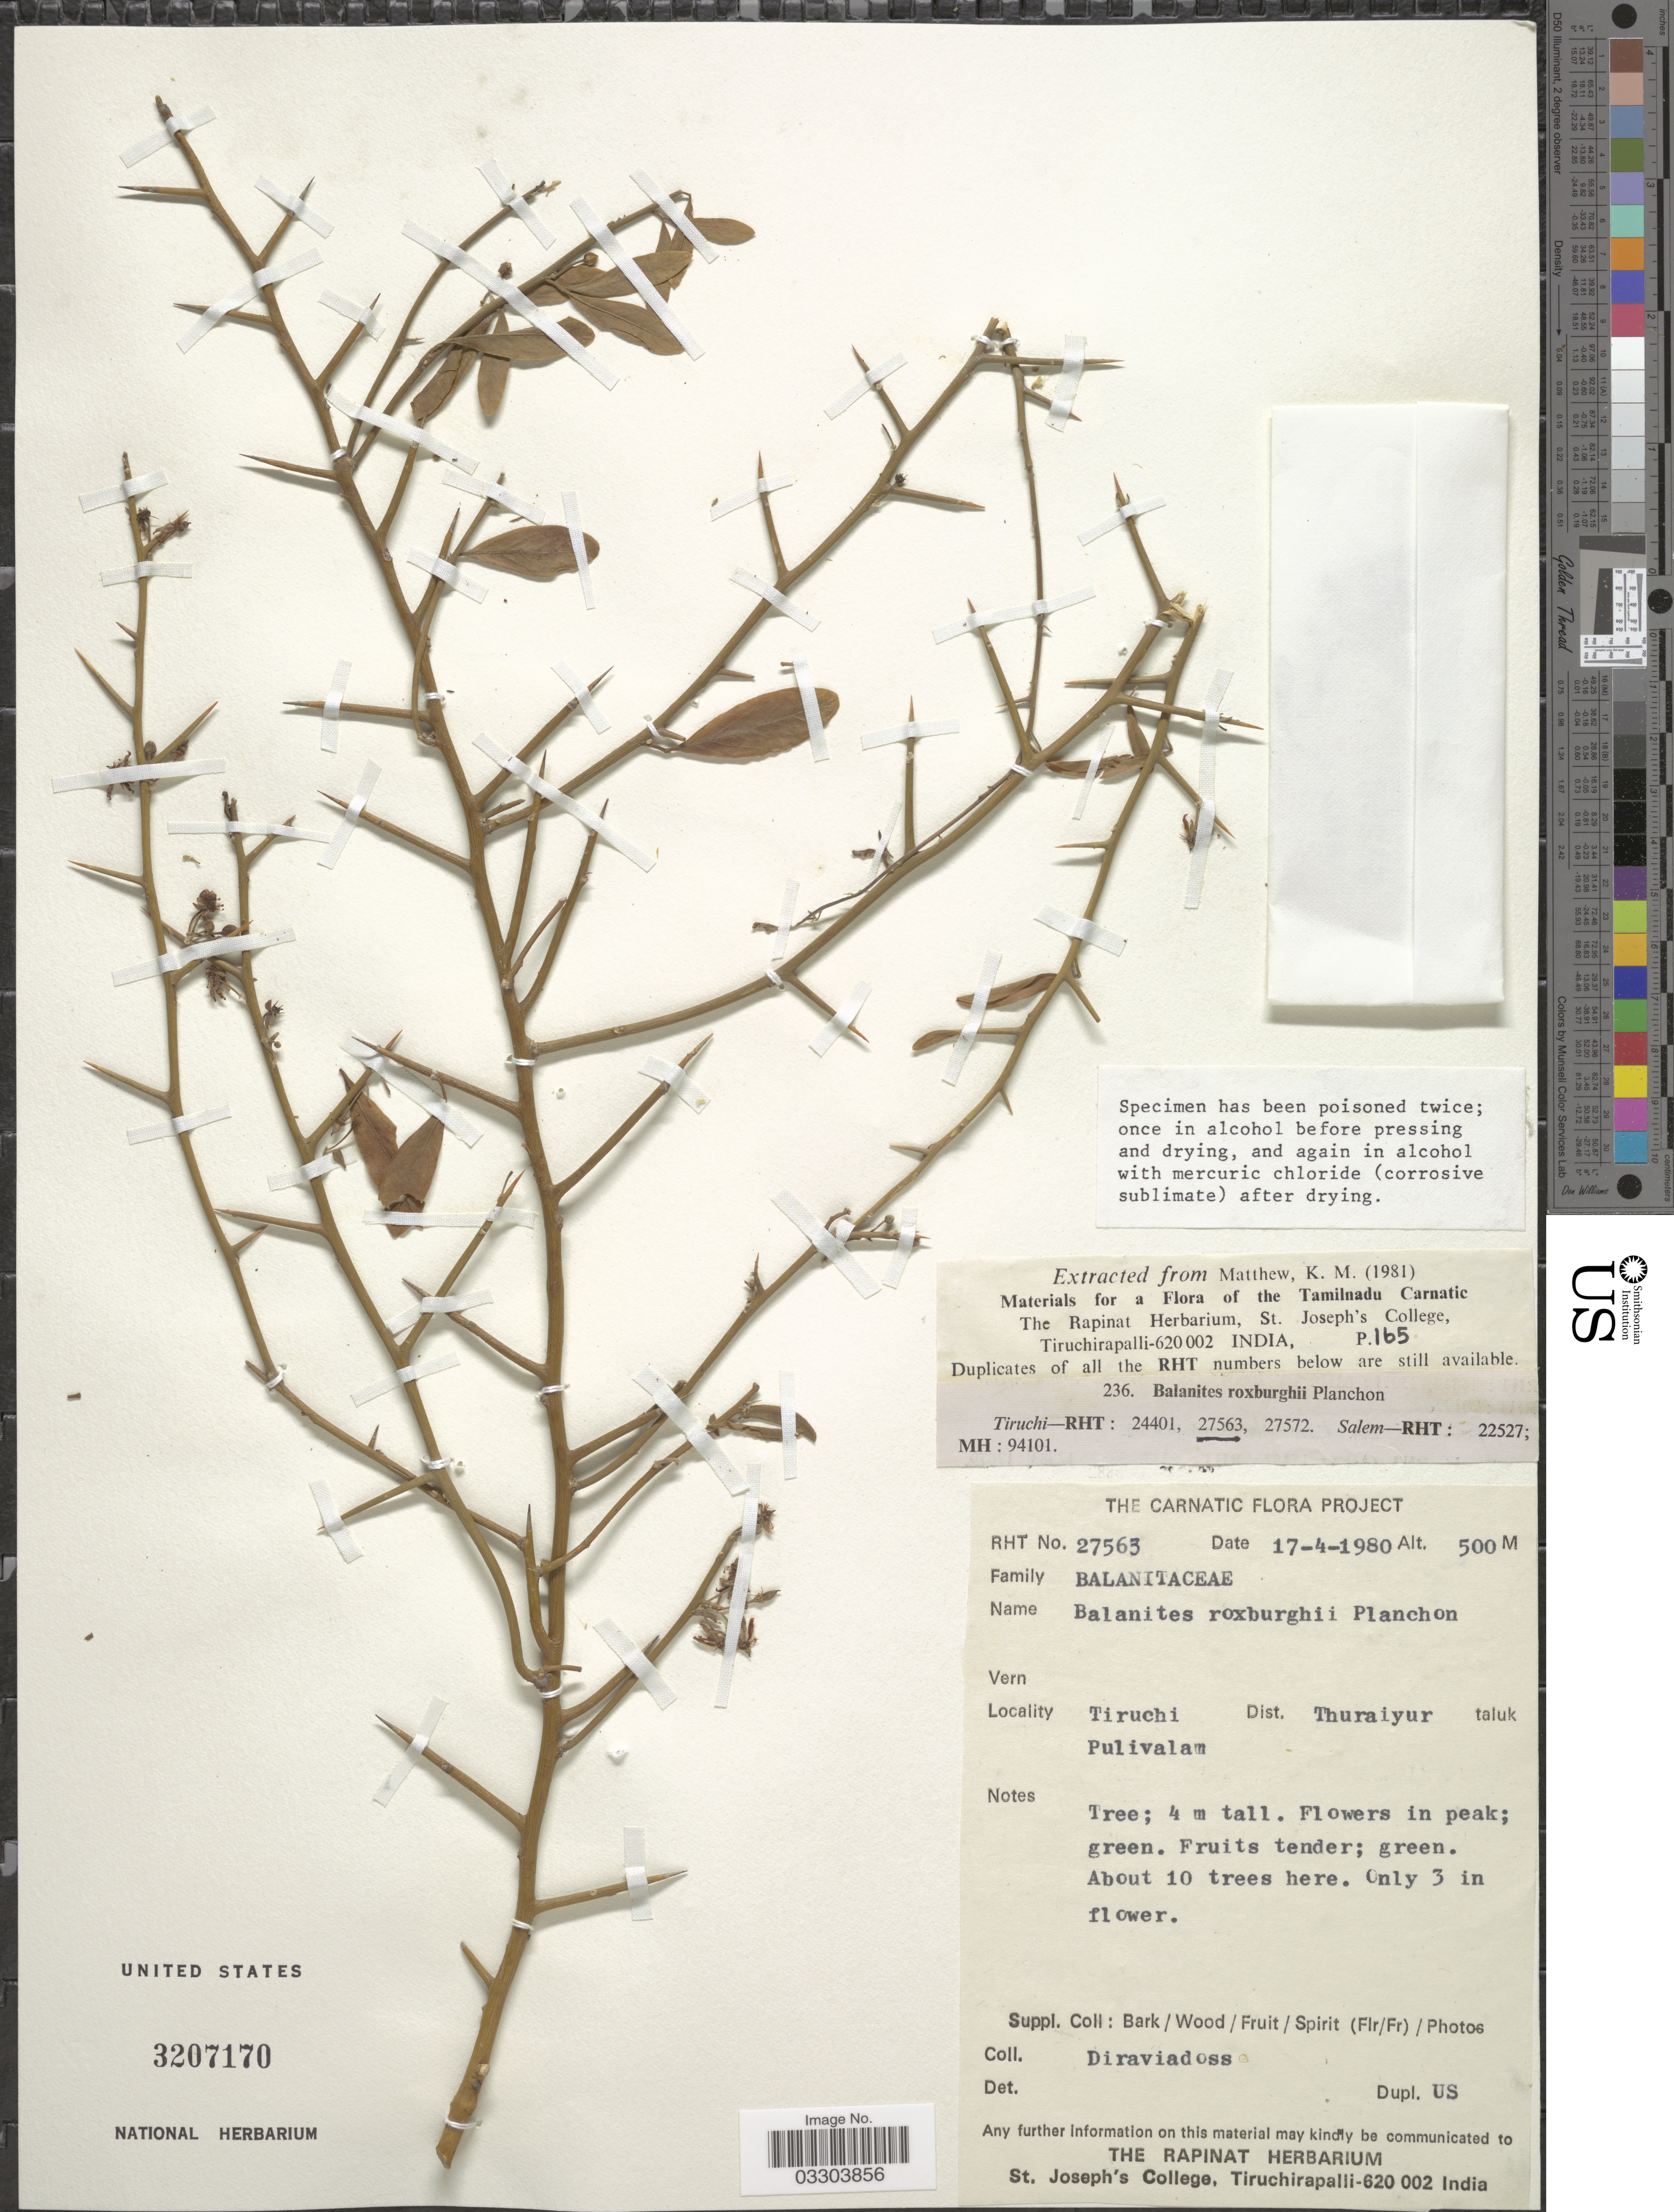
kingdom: Plantae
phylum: Tracheophyta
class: Magnoliopsida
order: Zygophyllales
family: Zygophyllaceae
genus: Balanites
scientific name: Balanites roxburghii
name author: Planch.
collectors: Diraviadoss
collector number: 27563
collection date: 1980-04-17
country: India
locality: Tiruchi. Dist. Thuraiyur.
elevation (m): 500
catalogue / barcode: US 3207170